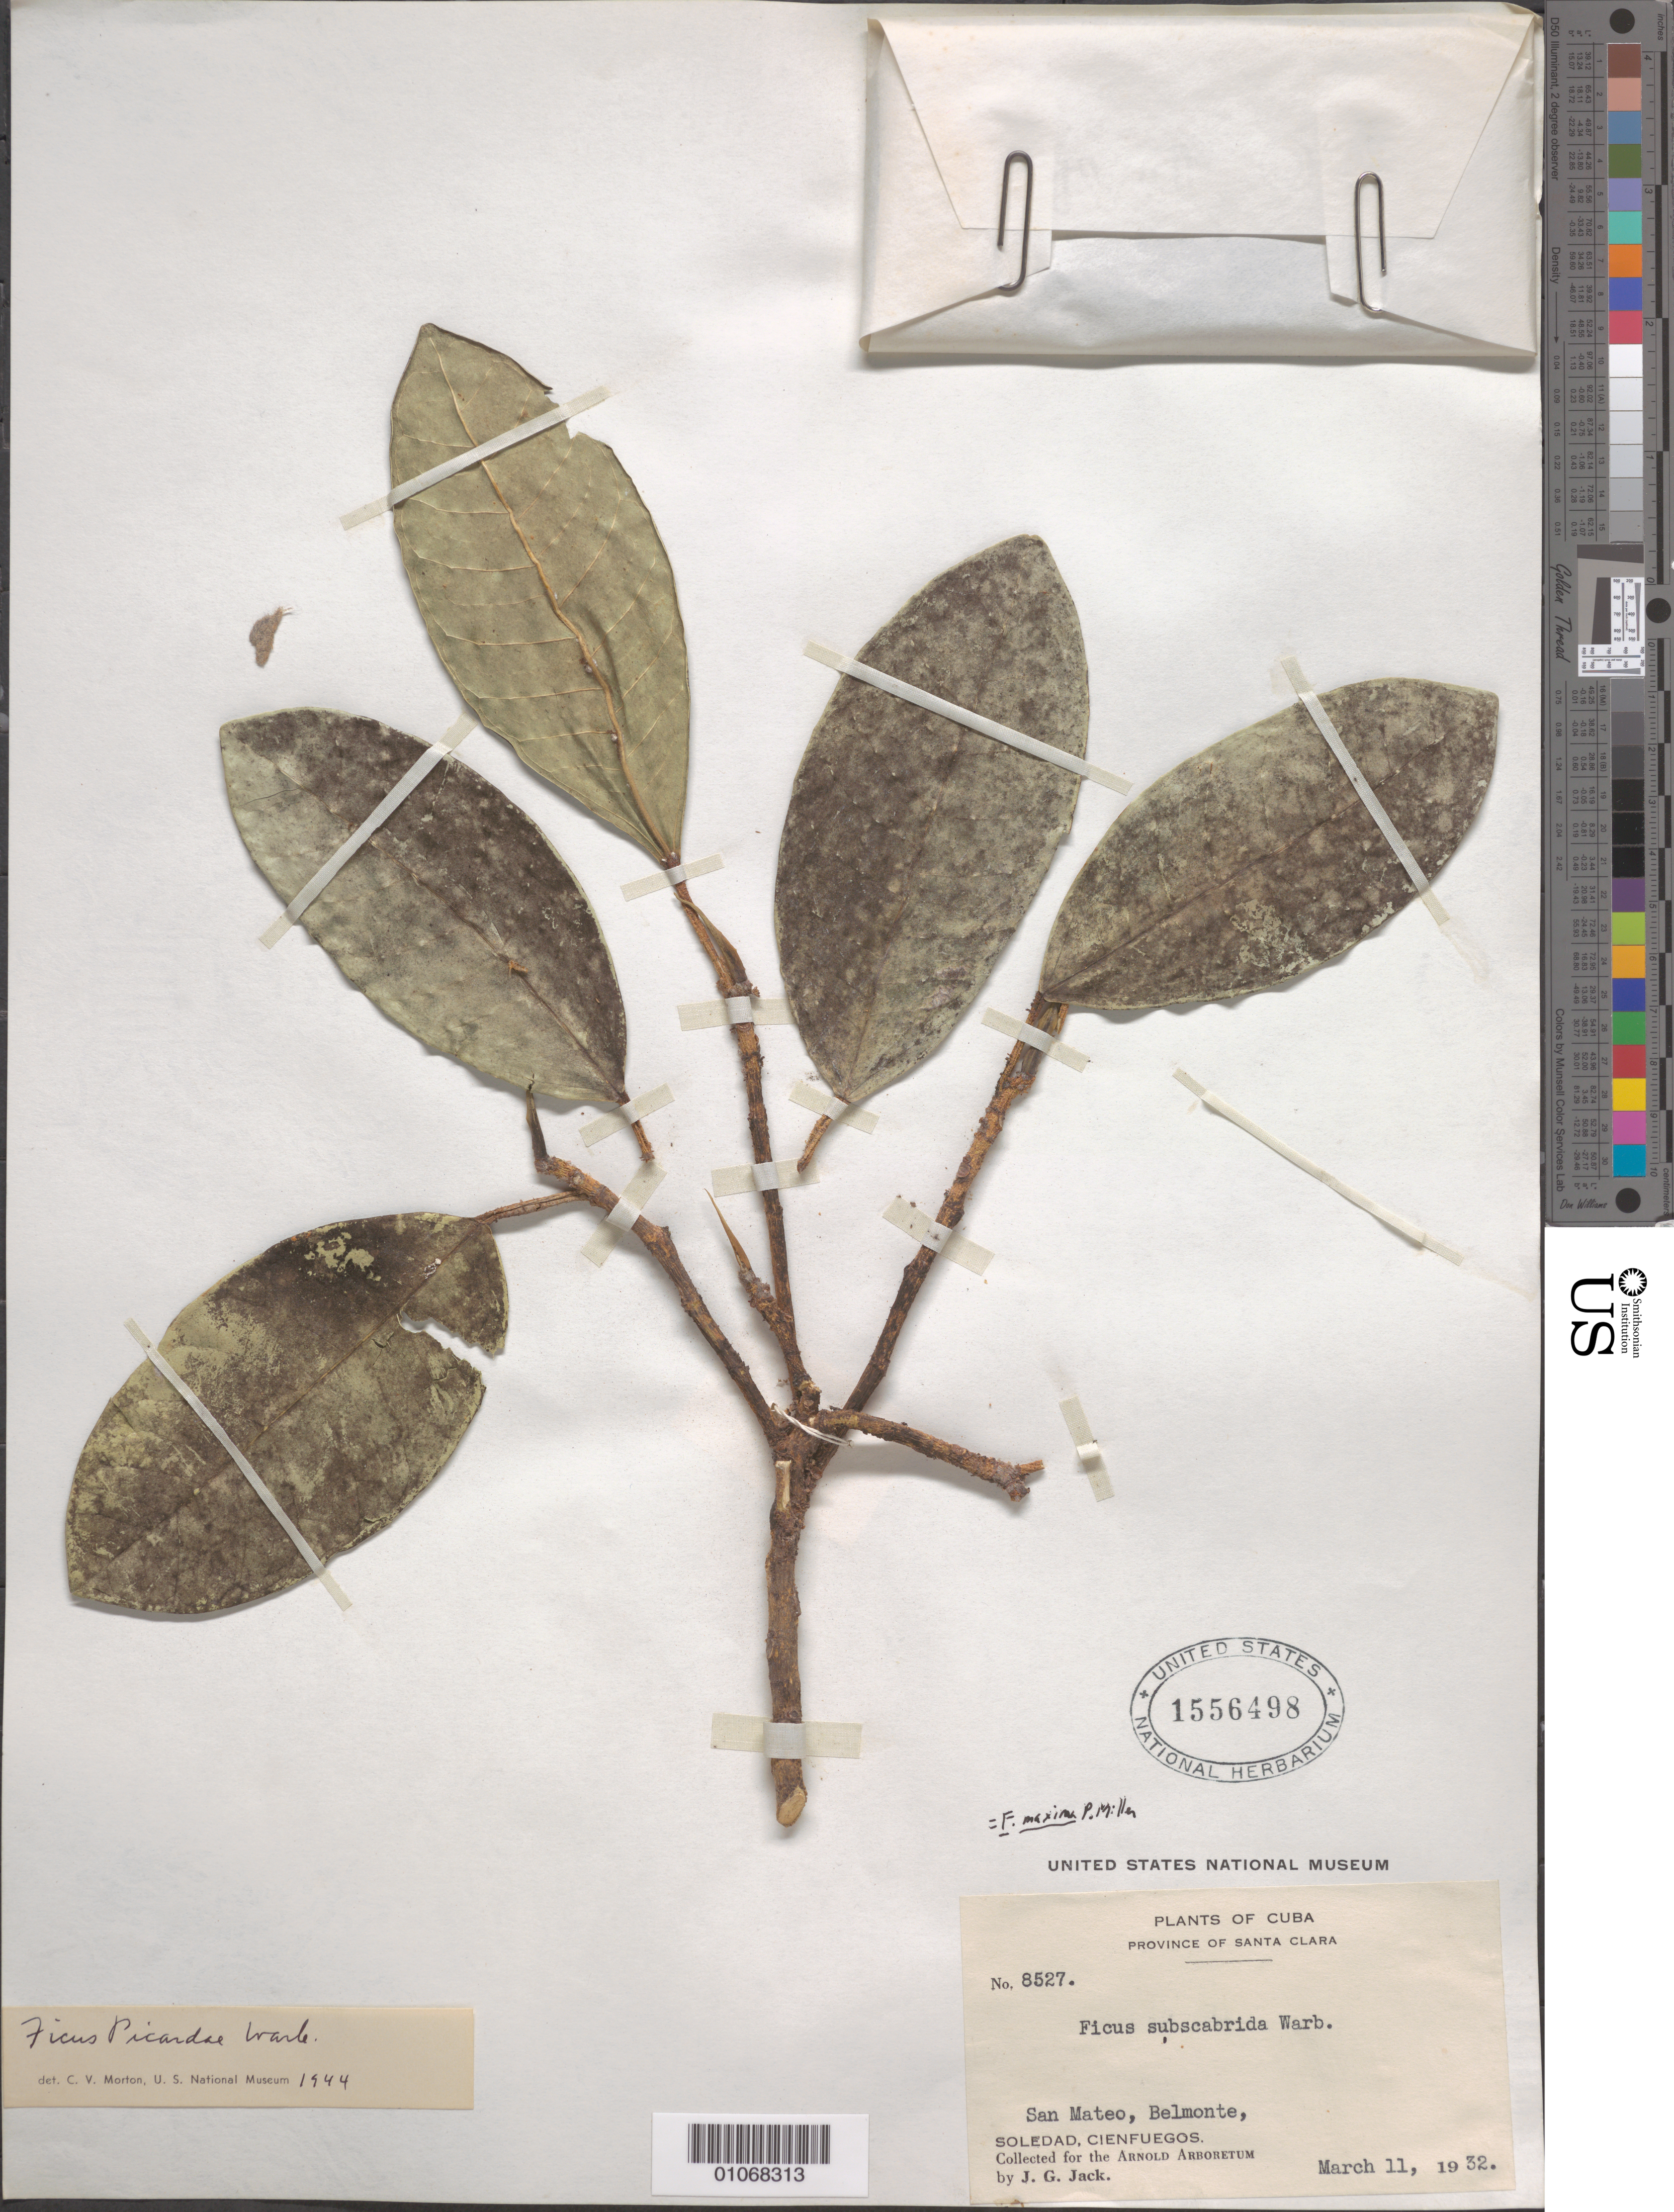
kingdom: Plantae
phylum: Tracheophyta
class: Magnoliopsida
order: Rosales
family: Moraceae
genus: Ficus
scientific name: Ficus maxima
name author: Mill.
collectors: J. G. Jack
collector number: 8527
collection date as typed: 11 Mar 1932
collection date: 1932-03-11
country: Cuba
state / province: Cienfuegos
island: Cuba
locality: San Mateo, Belmonte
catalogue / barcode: US 1556498